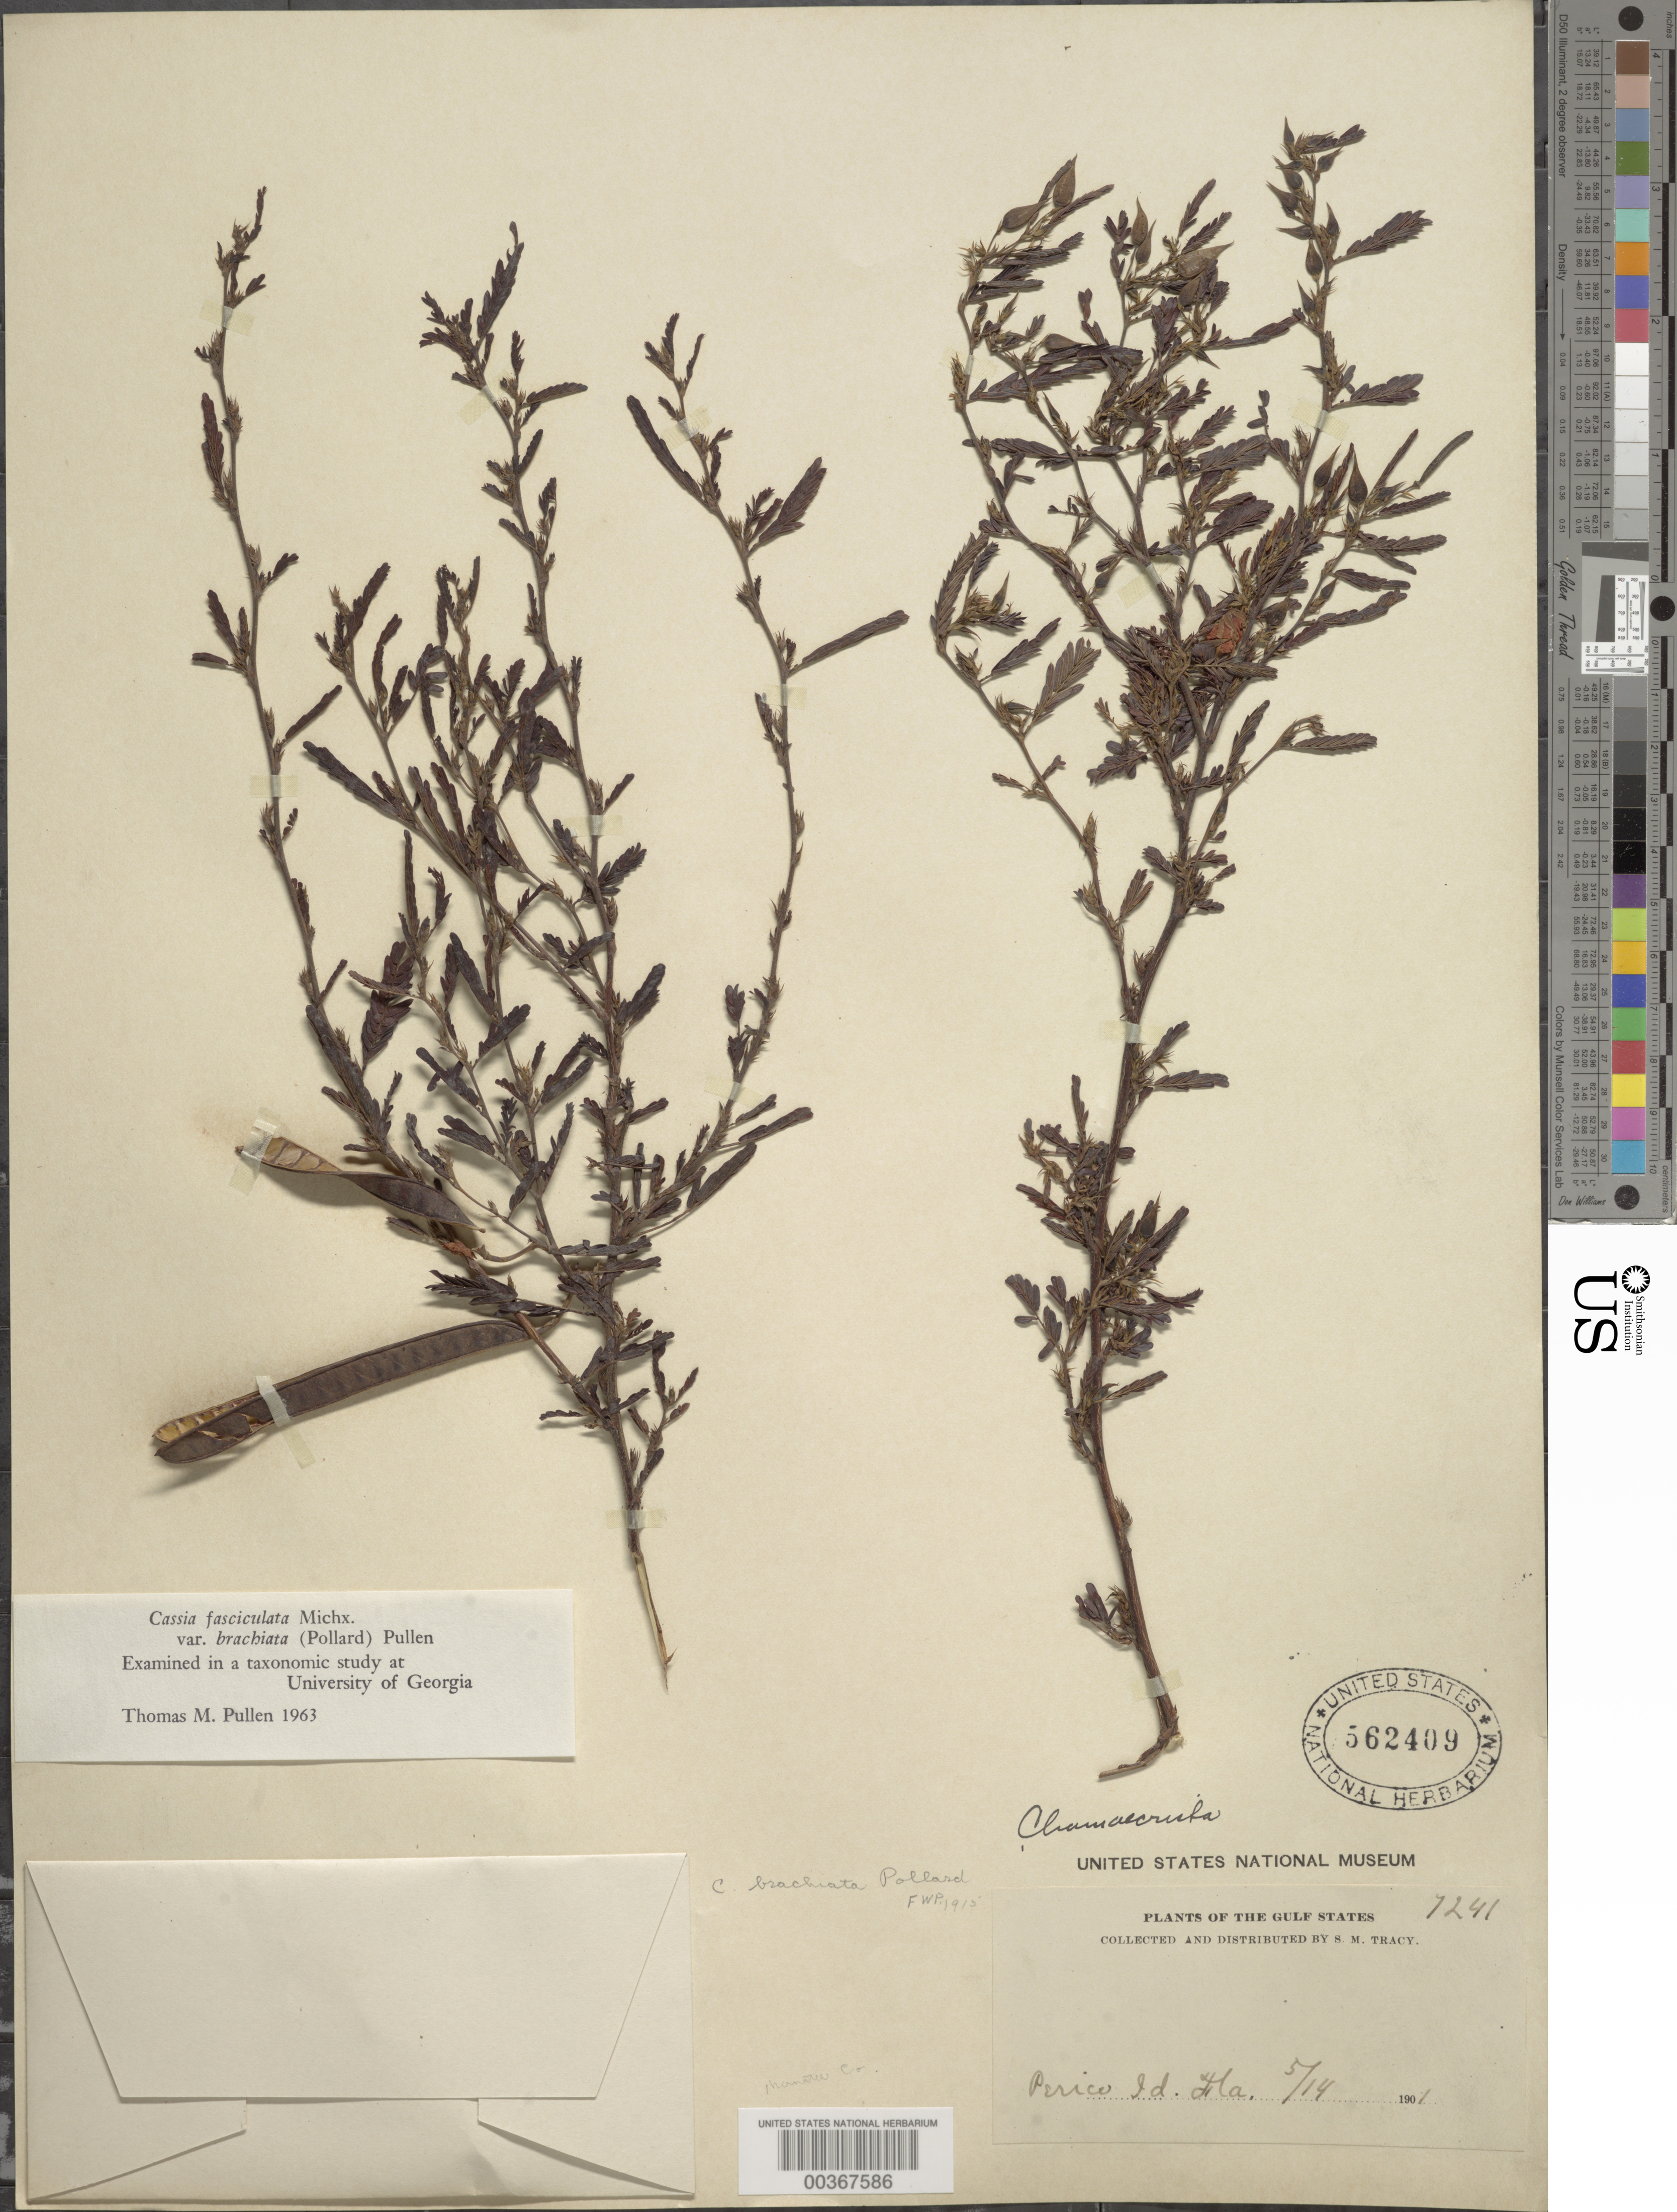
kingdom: Plantae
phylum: Tracheophyta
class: Magnoliopsida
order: Fabales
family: Fabaceae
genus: Chamaecrista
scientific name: Chamaecrista fasciculata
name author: (Michx.) Greene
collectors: S. M. Tracy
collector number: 7241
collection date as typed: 14 May 1901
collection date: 1901-05-14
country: United States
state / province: Florida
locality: Perice i.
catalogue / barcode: US 562409